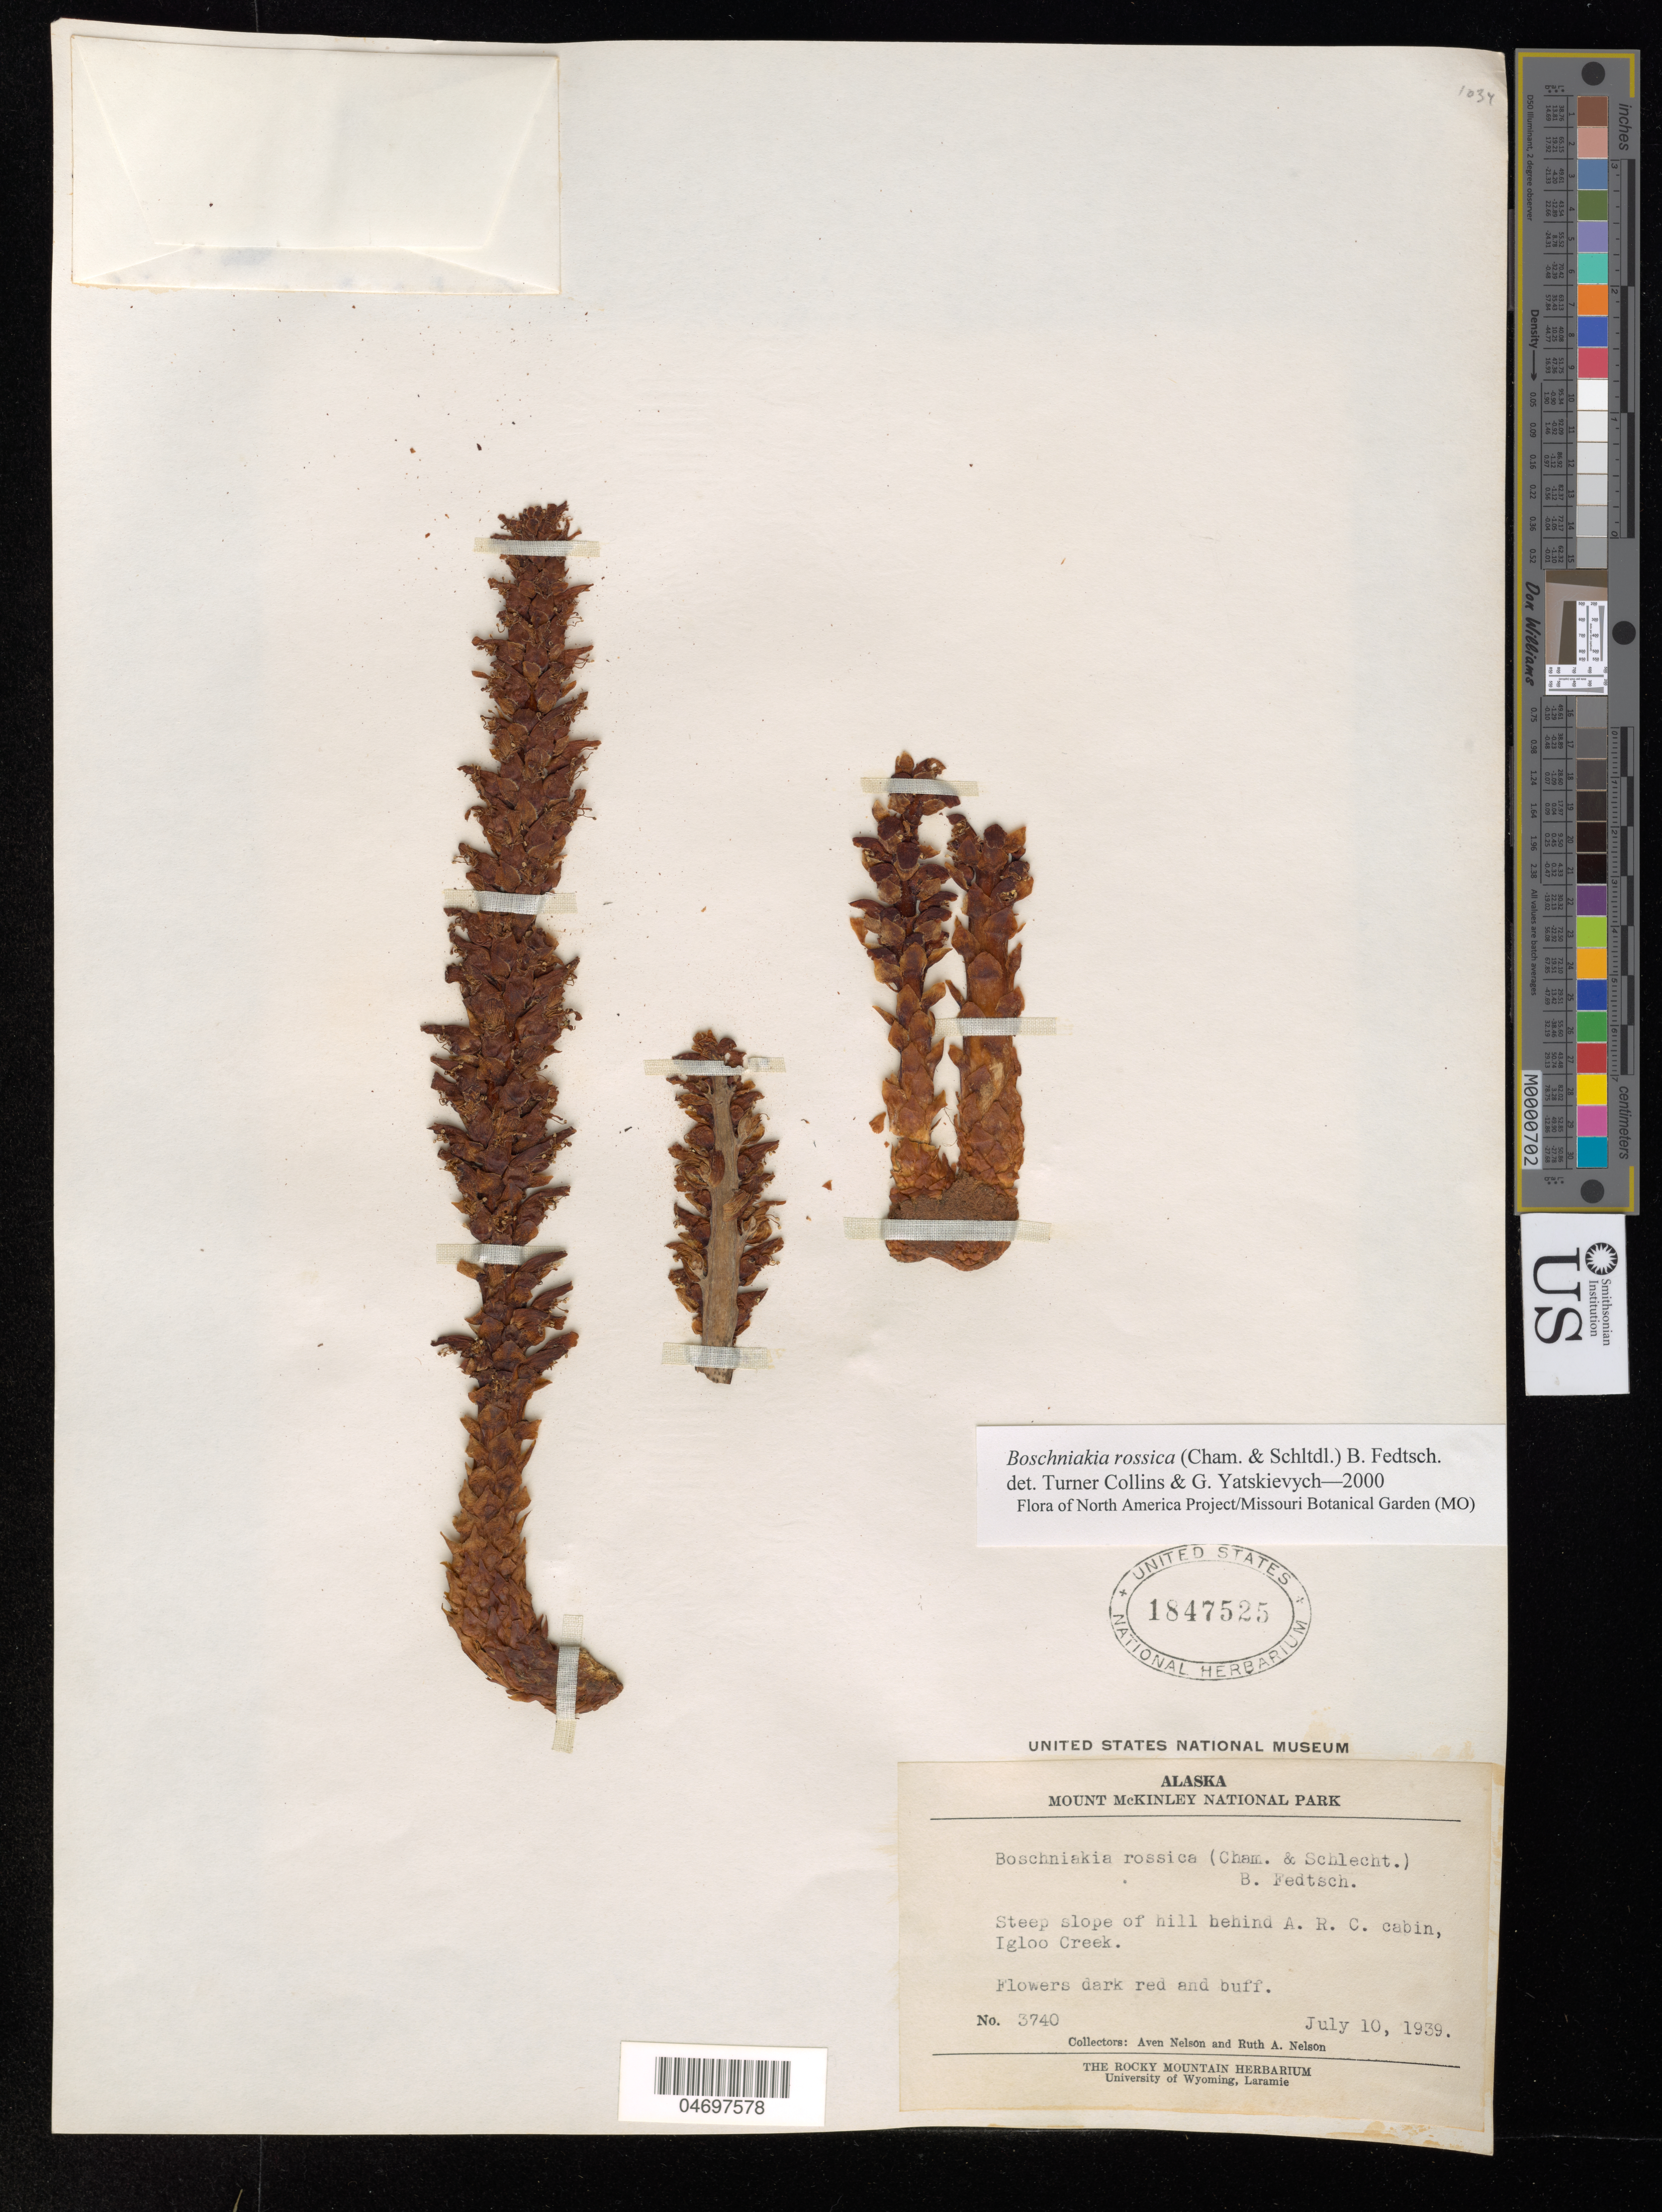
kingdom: Plantae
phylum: Tracheophyta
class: Magnoliopsida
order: Lamiales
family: Orobanchaceae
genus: Boschniakia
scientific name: Boschniakia rossica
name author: (Cham. & Schltdl.) B. Fedtsch.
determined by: Collins, L. T.; Yatskievych, G. A.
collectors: A. Nelson & R. A. Nelson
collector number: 3740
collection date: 1939-07-10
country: United States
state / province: Alaska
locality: Mount McKinley National Park. On the rock slide back of A. R. C. cabin, Igloo Creek.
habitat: Steep slopes of hill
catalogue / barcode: US 1847525